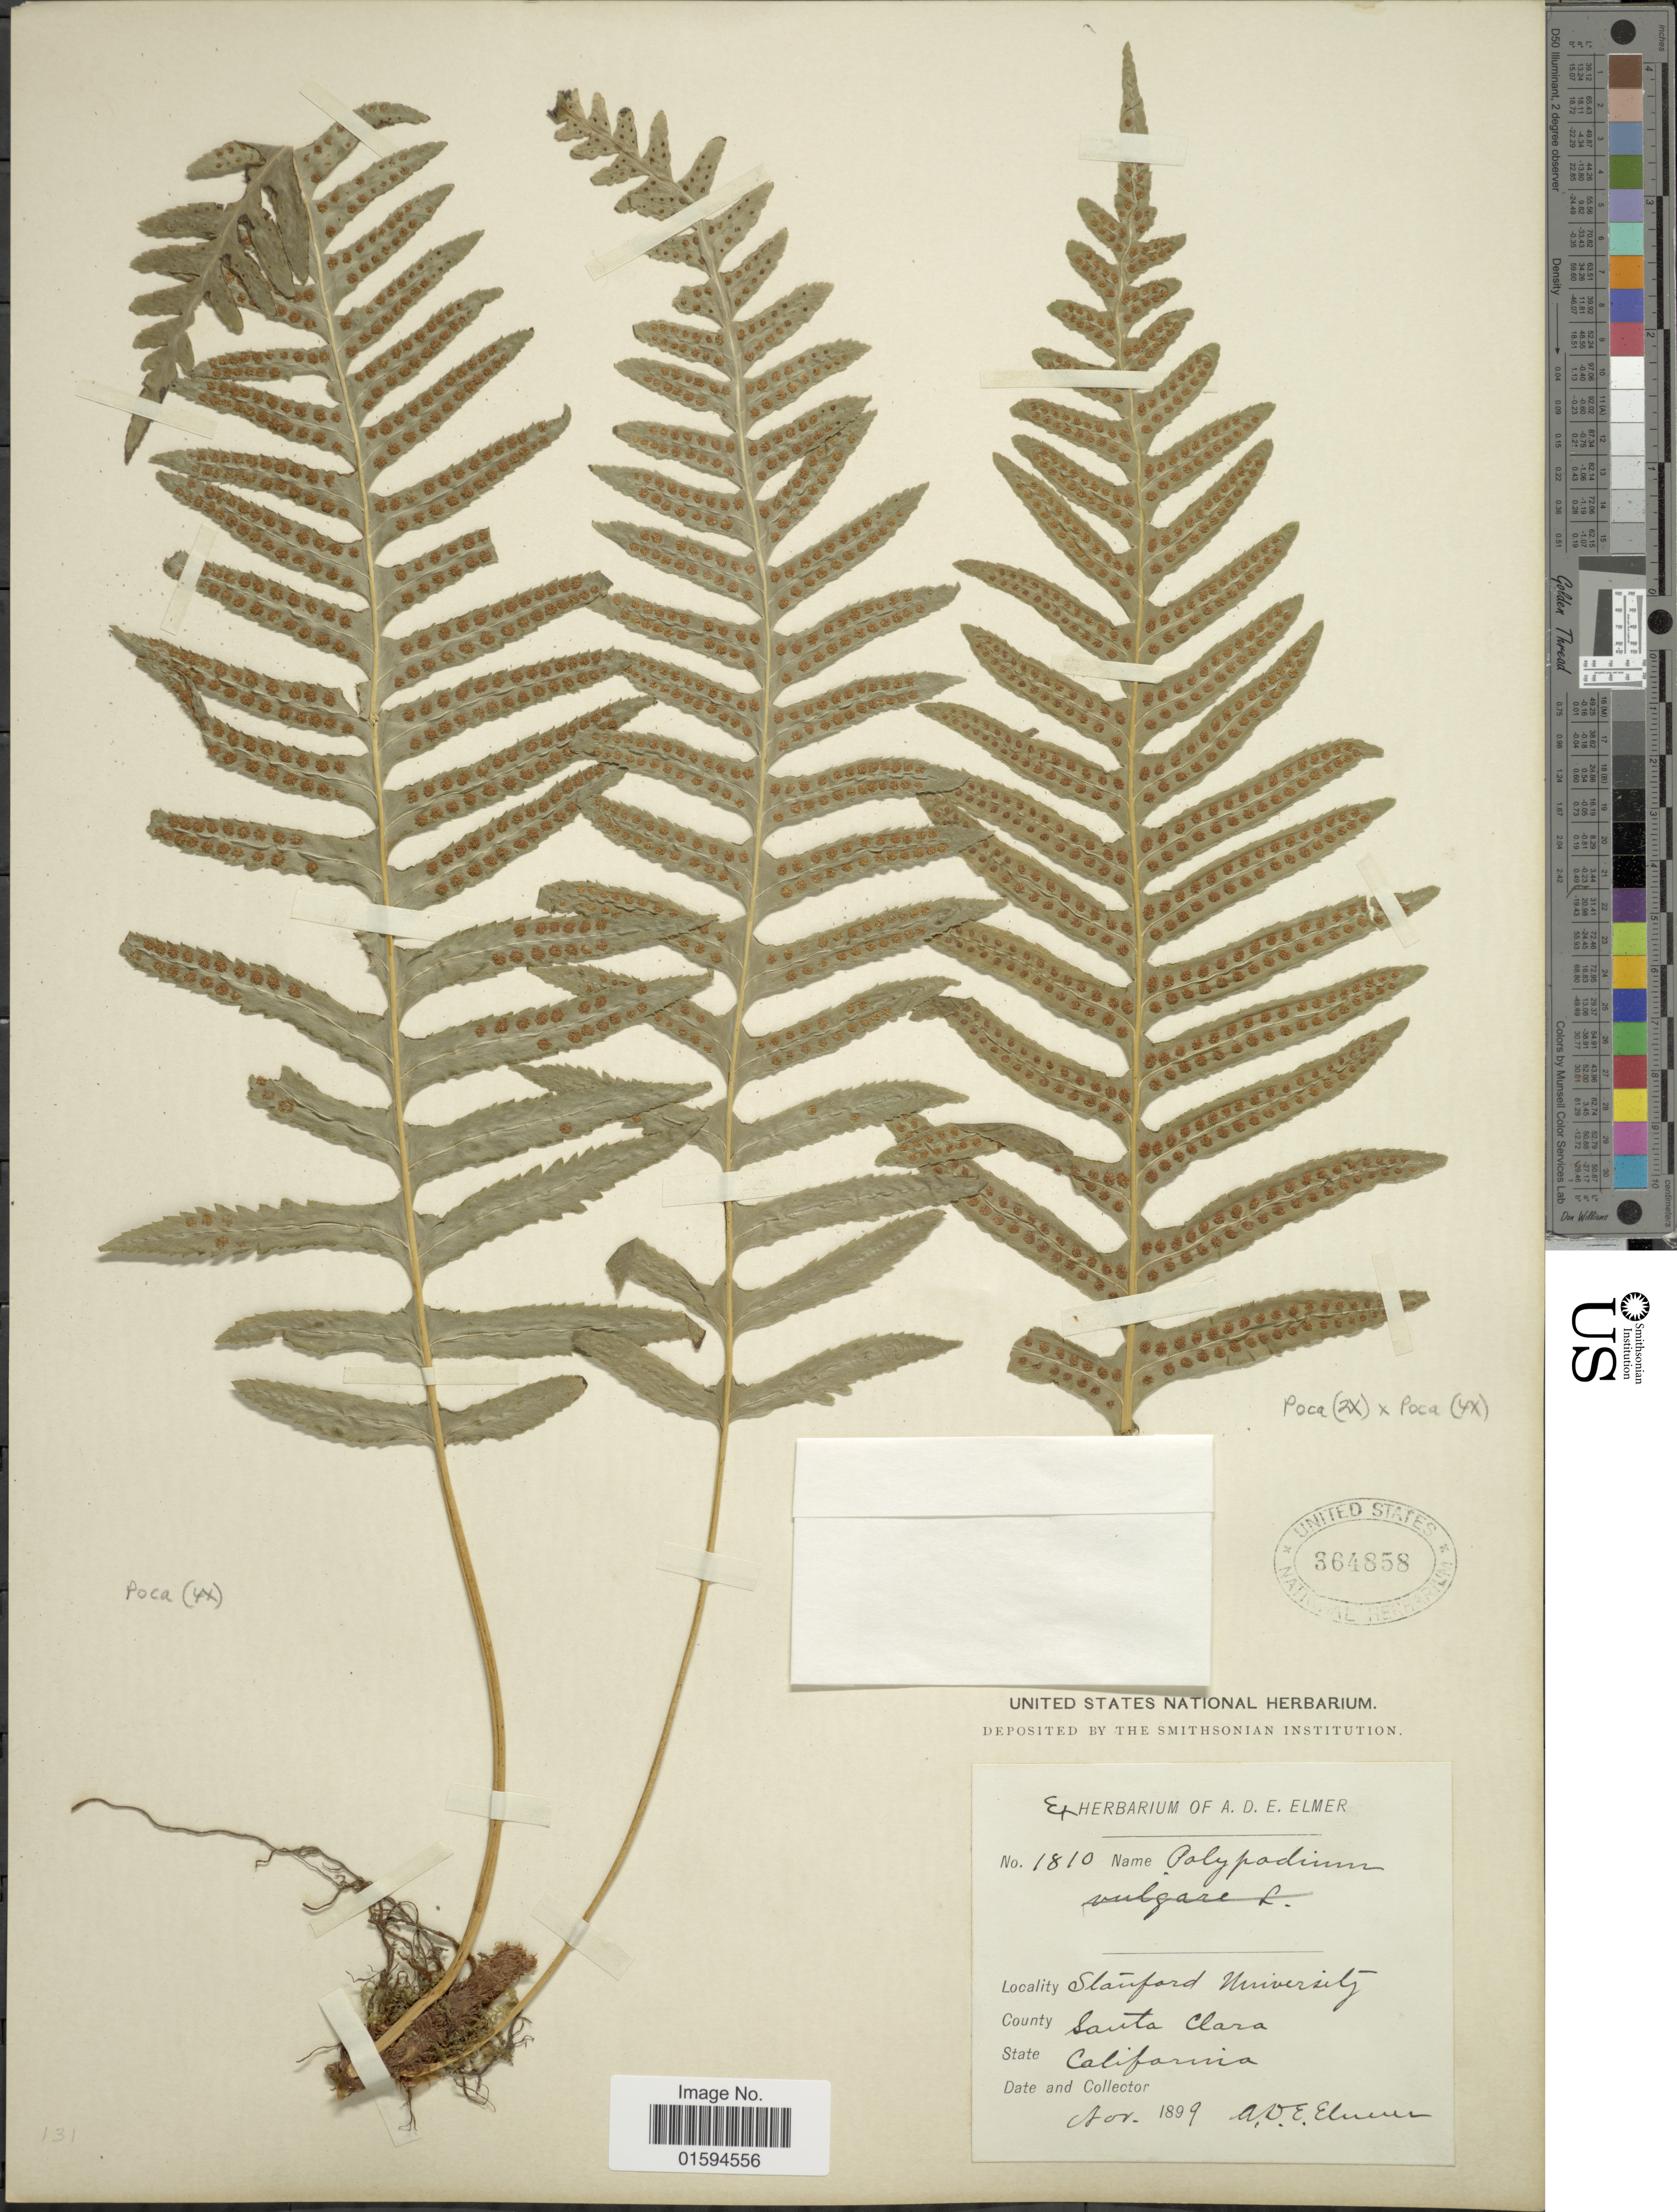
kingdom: Plantae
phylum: Tracheophyta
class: Polypodiopsida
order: Polypodiales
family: Polypodiaceae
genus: Polypodium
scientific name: Polypodium californicum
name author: Kaulf.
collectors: A. D. E. Elmer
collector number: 1810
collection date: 1899-11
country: United States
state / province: California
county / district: Santa Clara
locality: Stanford University, Santa Clara.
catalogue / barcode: US 364858